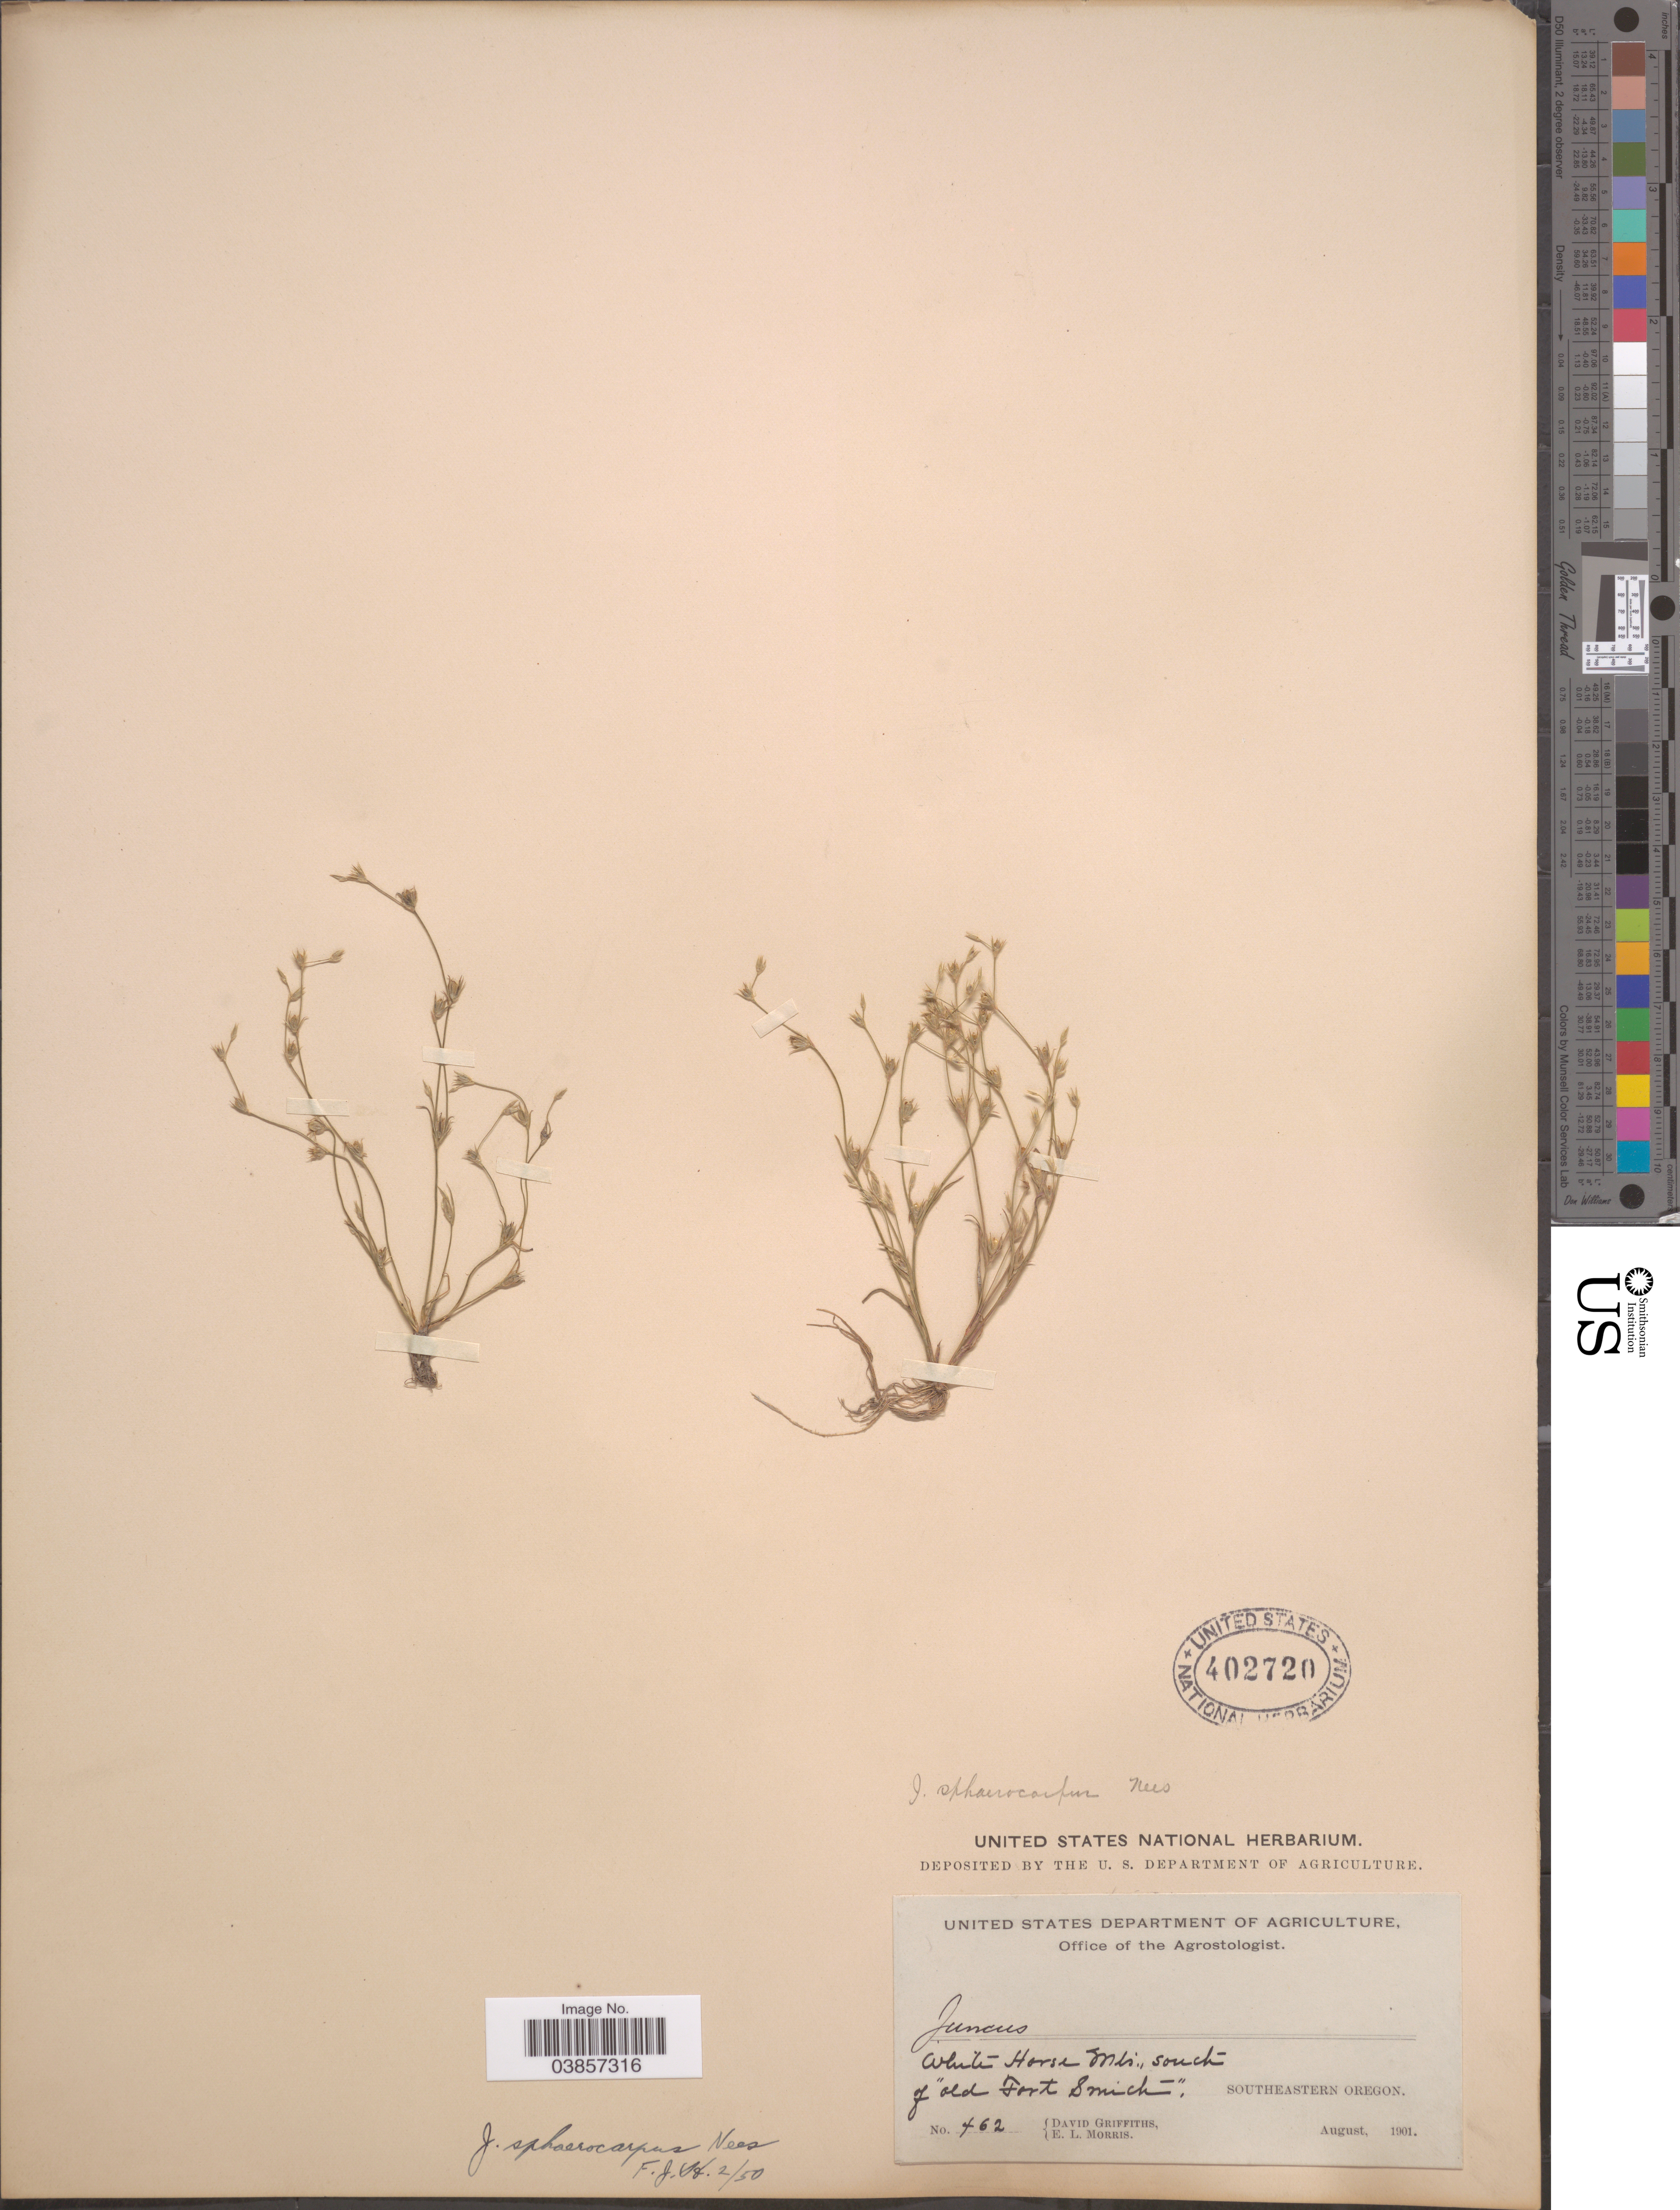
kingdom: Plantae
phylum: Tracheophyta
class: Liliopsida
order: Poales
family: Juncaceae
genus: Juncus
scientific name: Juncus sphaerocarpus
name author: Nees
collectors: D. Griffiths & E. Morris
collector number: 462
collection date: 1901-08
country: United States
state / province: Oregon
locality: White Horse Mts., South of "old Fort Smith". Southeastern Oregon.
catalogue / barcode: US 402720